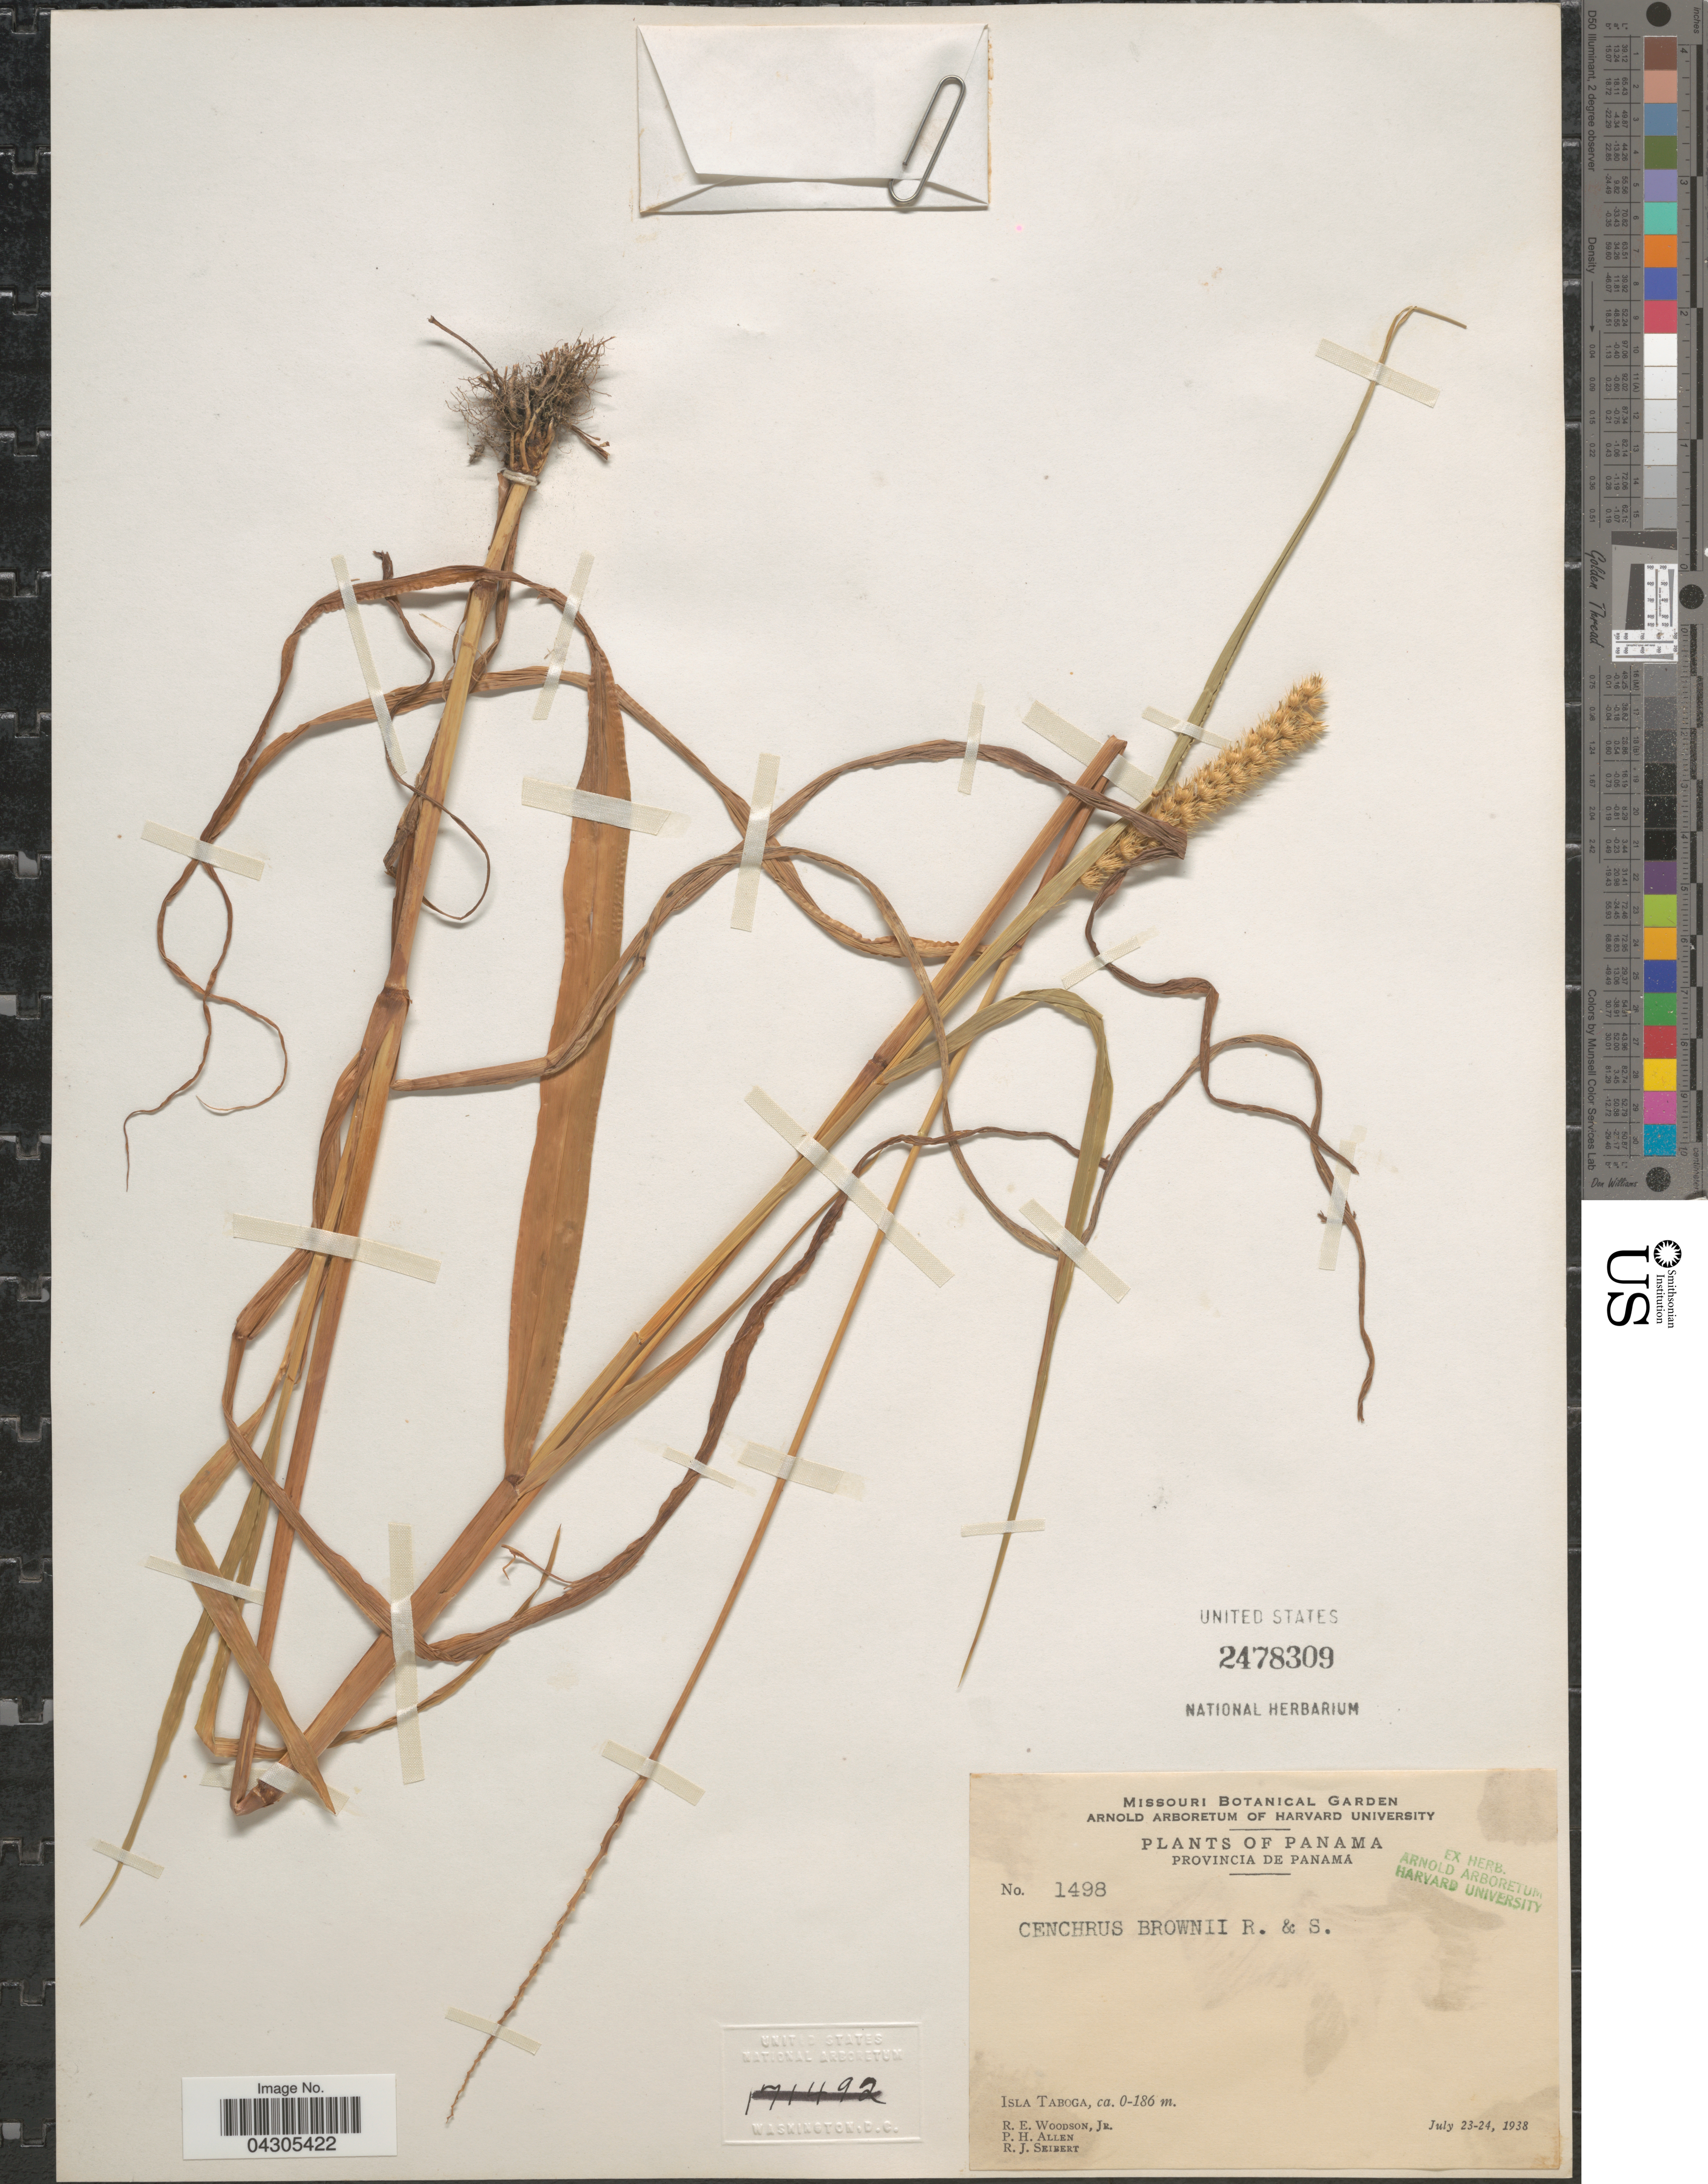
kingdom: Plantae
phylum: Tracheophyta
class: Liliopsida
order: Poales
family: Poaceae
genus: Cenchrus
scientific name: Cenchrus brownii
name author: Roem. & Schult.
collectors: R. E. Woodson, P. H. Allen & R. J. Seibert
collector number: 1498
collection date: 1938-07-23/1938-07-24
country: Panama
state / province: Panamá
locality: Isla Taboga.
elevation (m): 0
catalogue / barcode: US 2478309